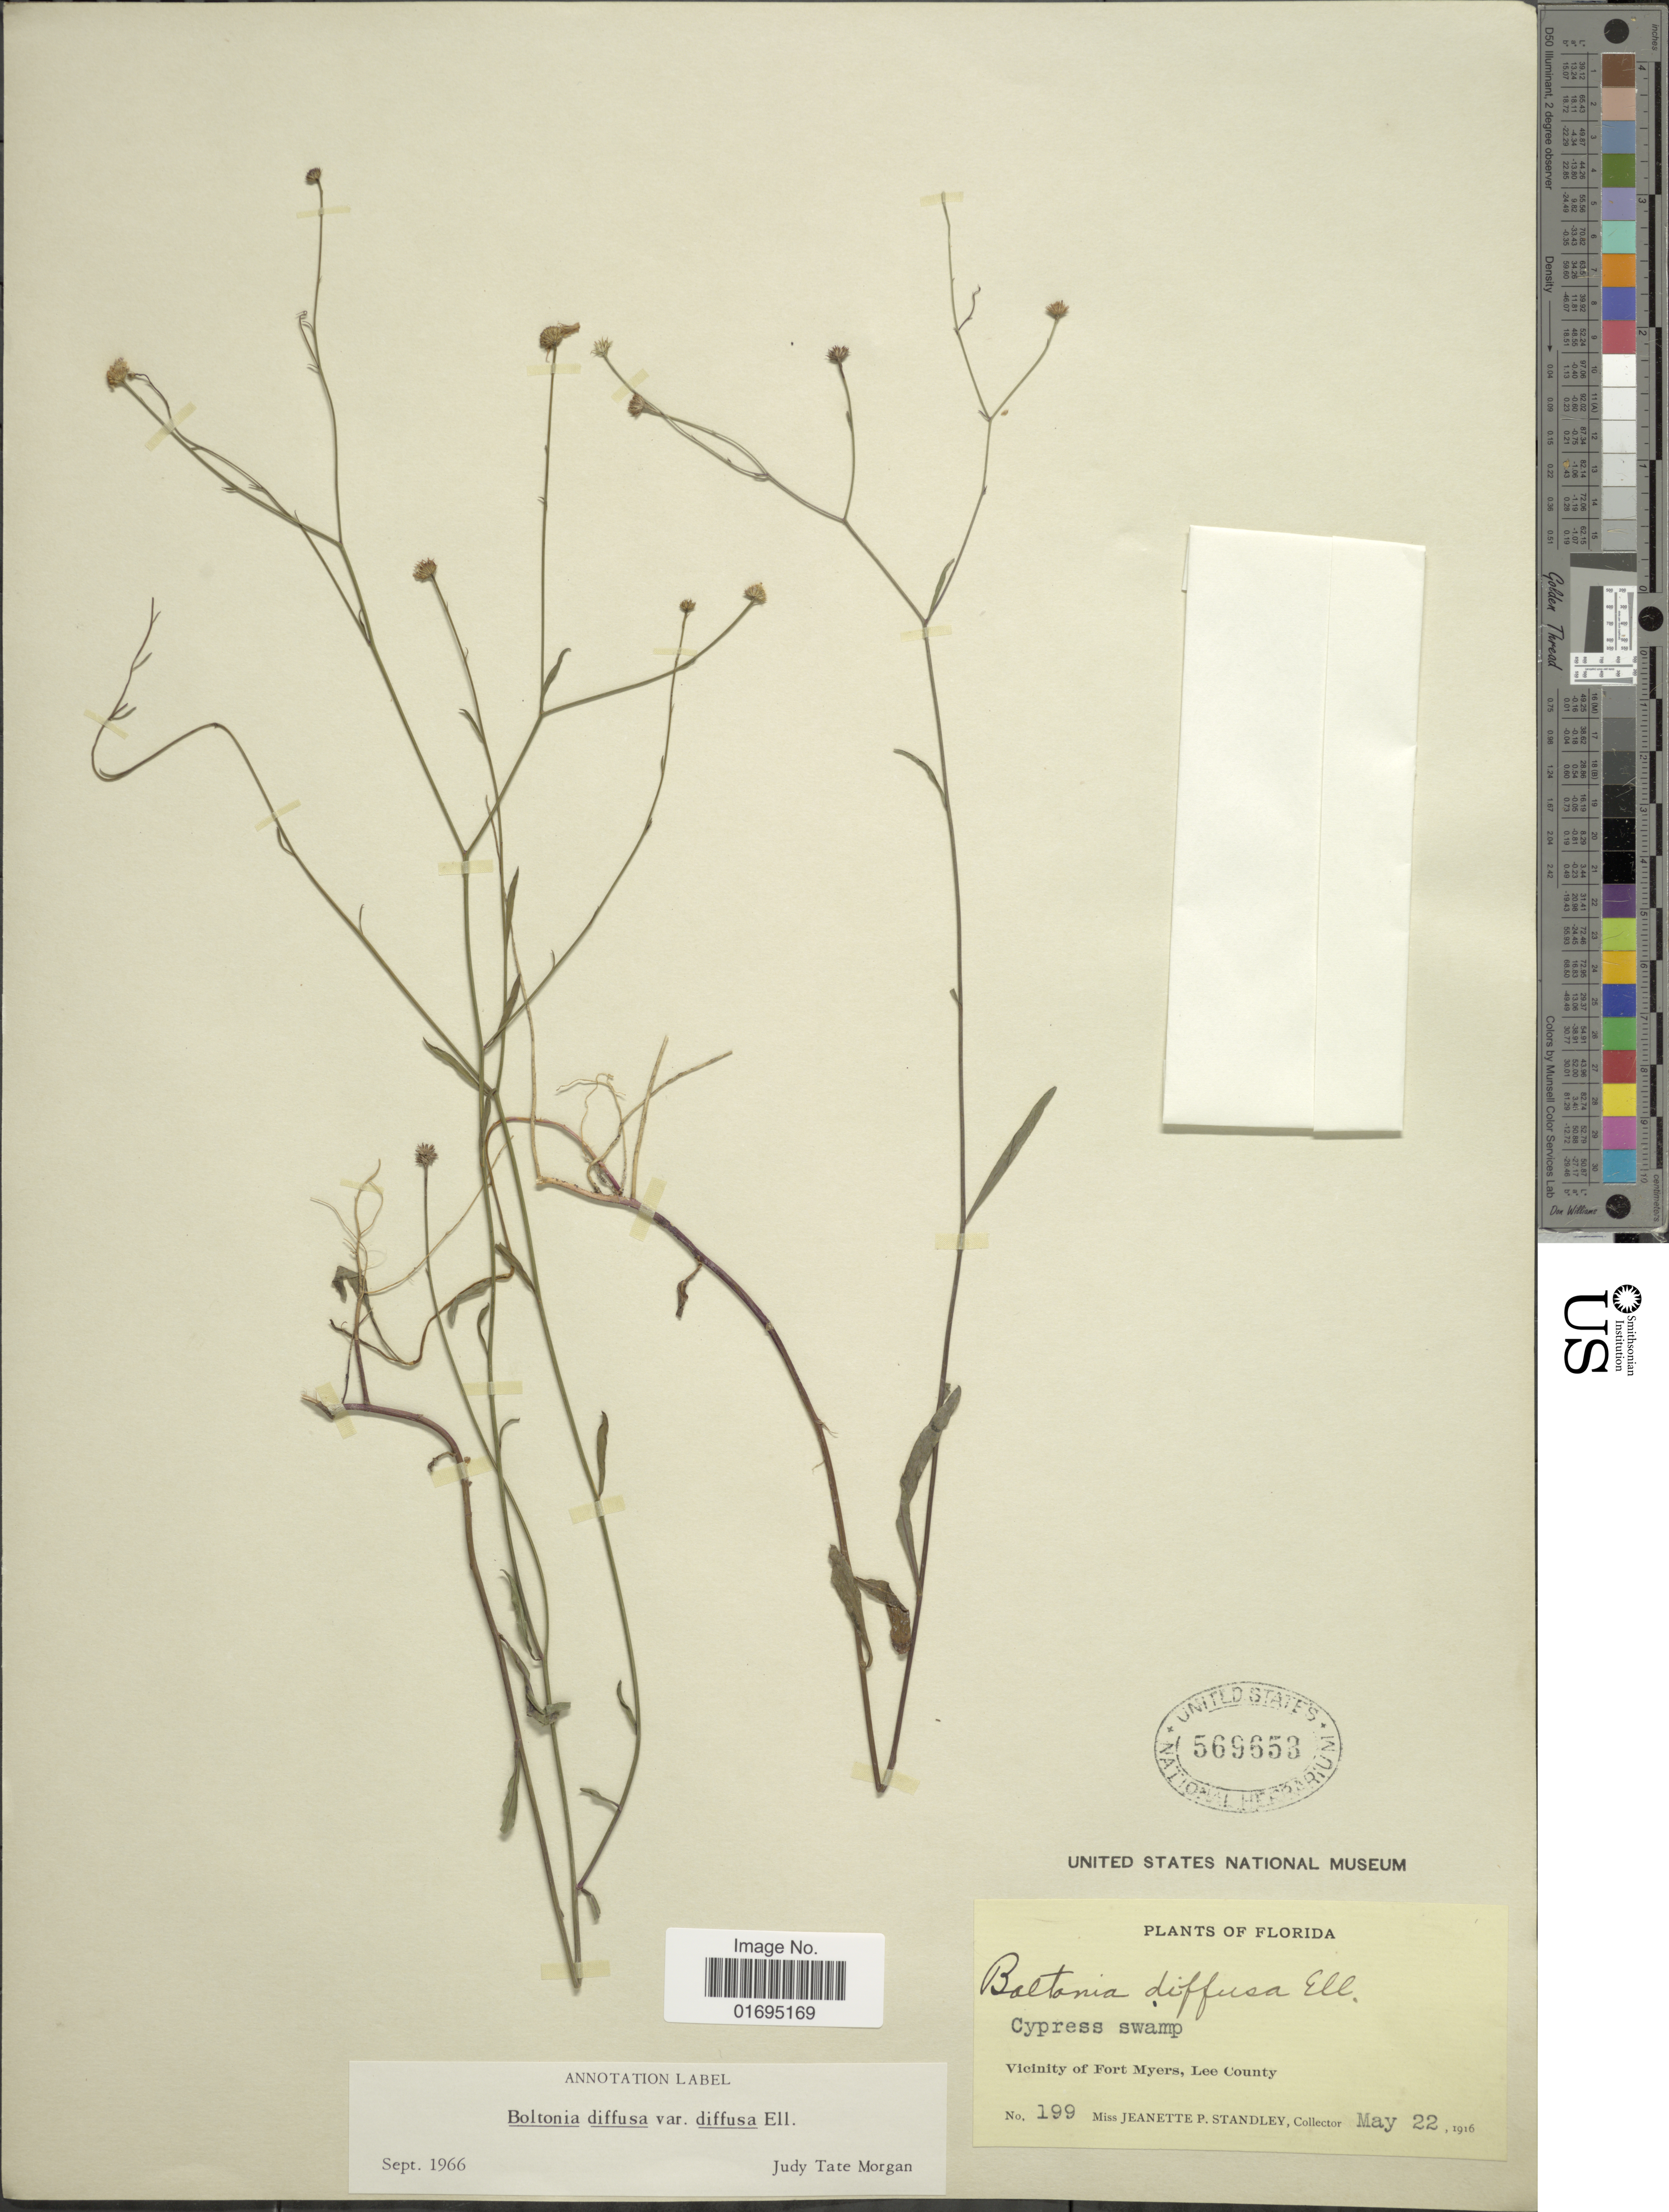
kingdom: Plantae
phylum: Tracheophyta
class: Magnoliopsida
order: Asterales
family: Asteraceae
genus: Boltonia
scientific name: Boltonia diffusa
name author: Elliott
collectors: J. P. Standley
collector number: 199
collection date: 1916-05-22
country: United States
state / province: Florida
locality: Vicinity of Fort Myers, Lee County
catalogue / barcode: US 569653